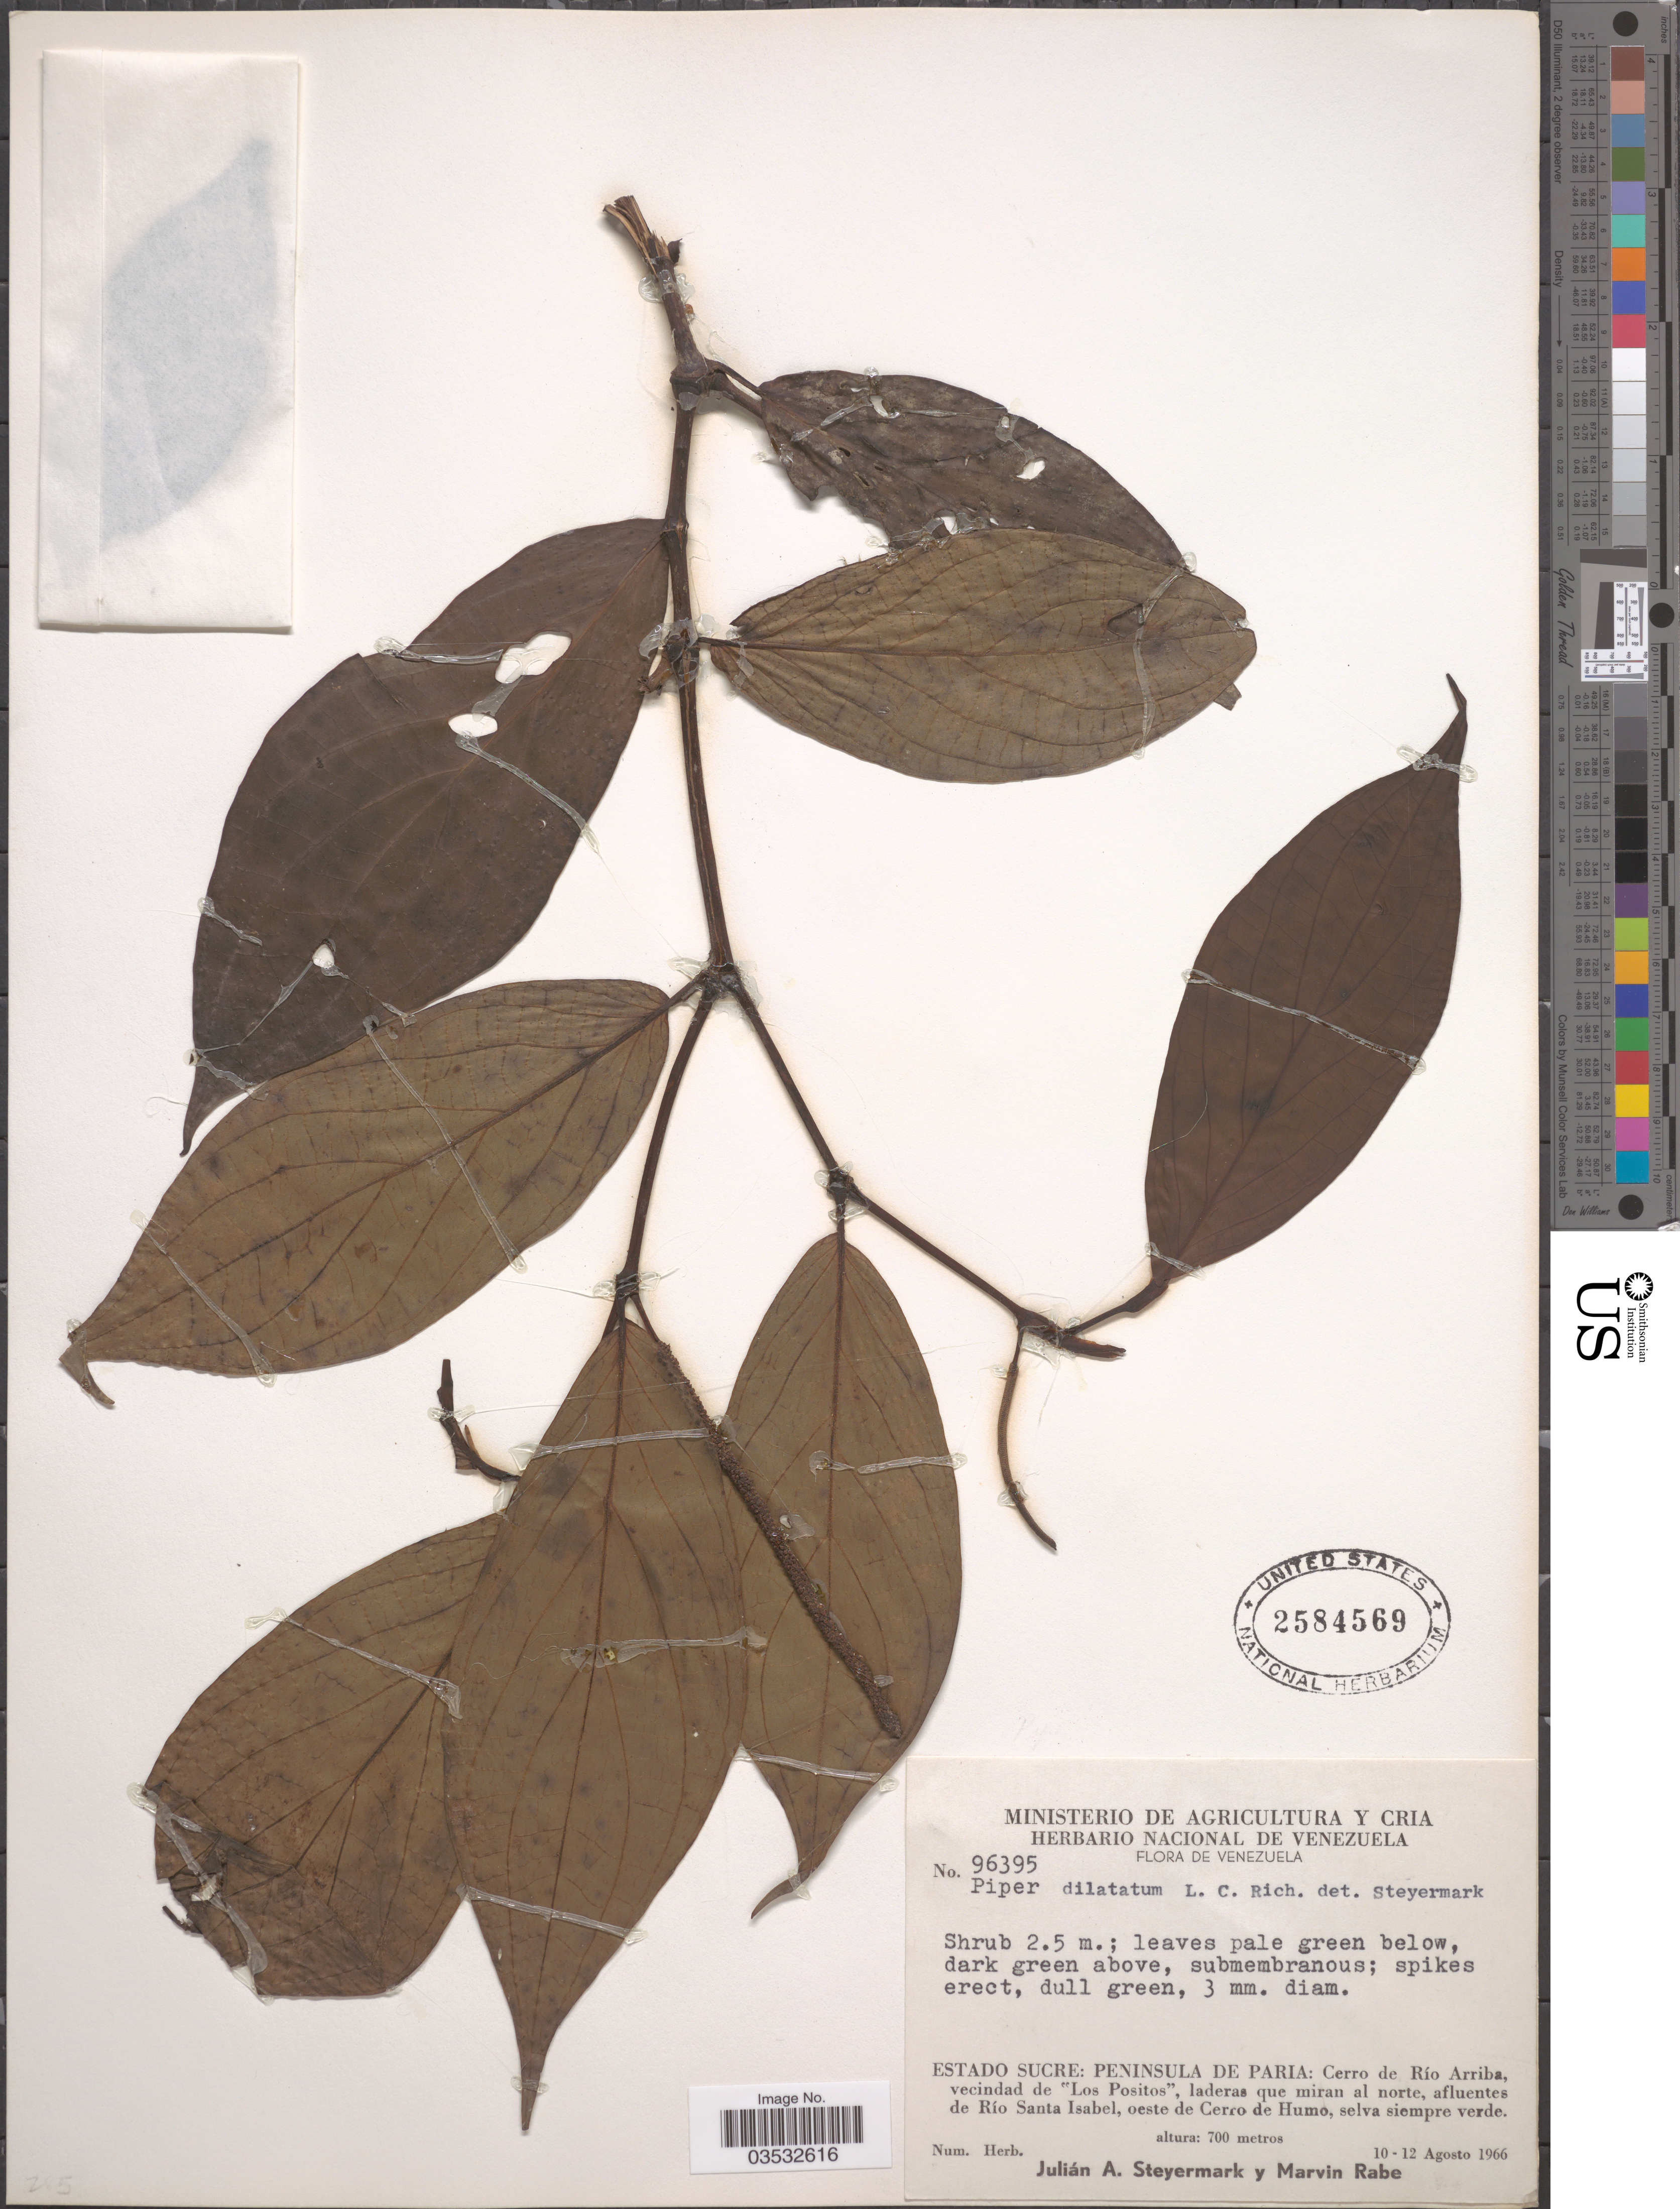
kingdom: Plantae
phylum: Tracheophyta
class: Magnoliopsida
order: Piperales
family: Piperaceae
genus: Piper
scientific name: Piper dilatatum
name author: Rich.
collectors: J. Steyermark & M. Rabe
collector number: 96395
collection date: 1966-08-10/1966-08-12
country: Venezuela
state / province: Sucre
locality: Peninsula de Paria: Cerro de Río Arriba, vecindad de "Los Positos", laderas que miran al norte, afluentes de Río Santa Isabel, oeste de Cerro de Humo, selva siempre verde.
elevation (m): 700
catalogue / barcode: US 2584569